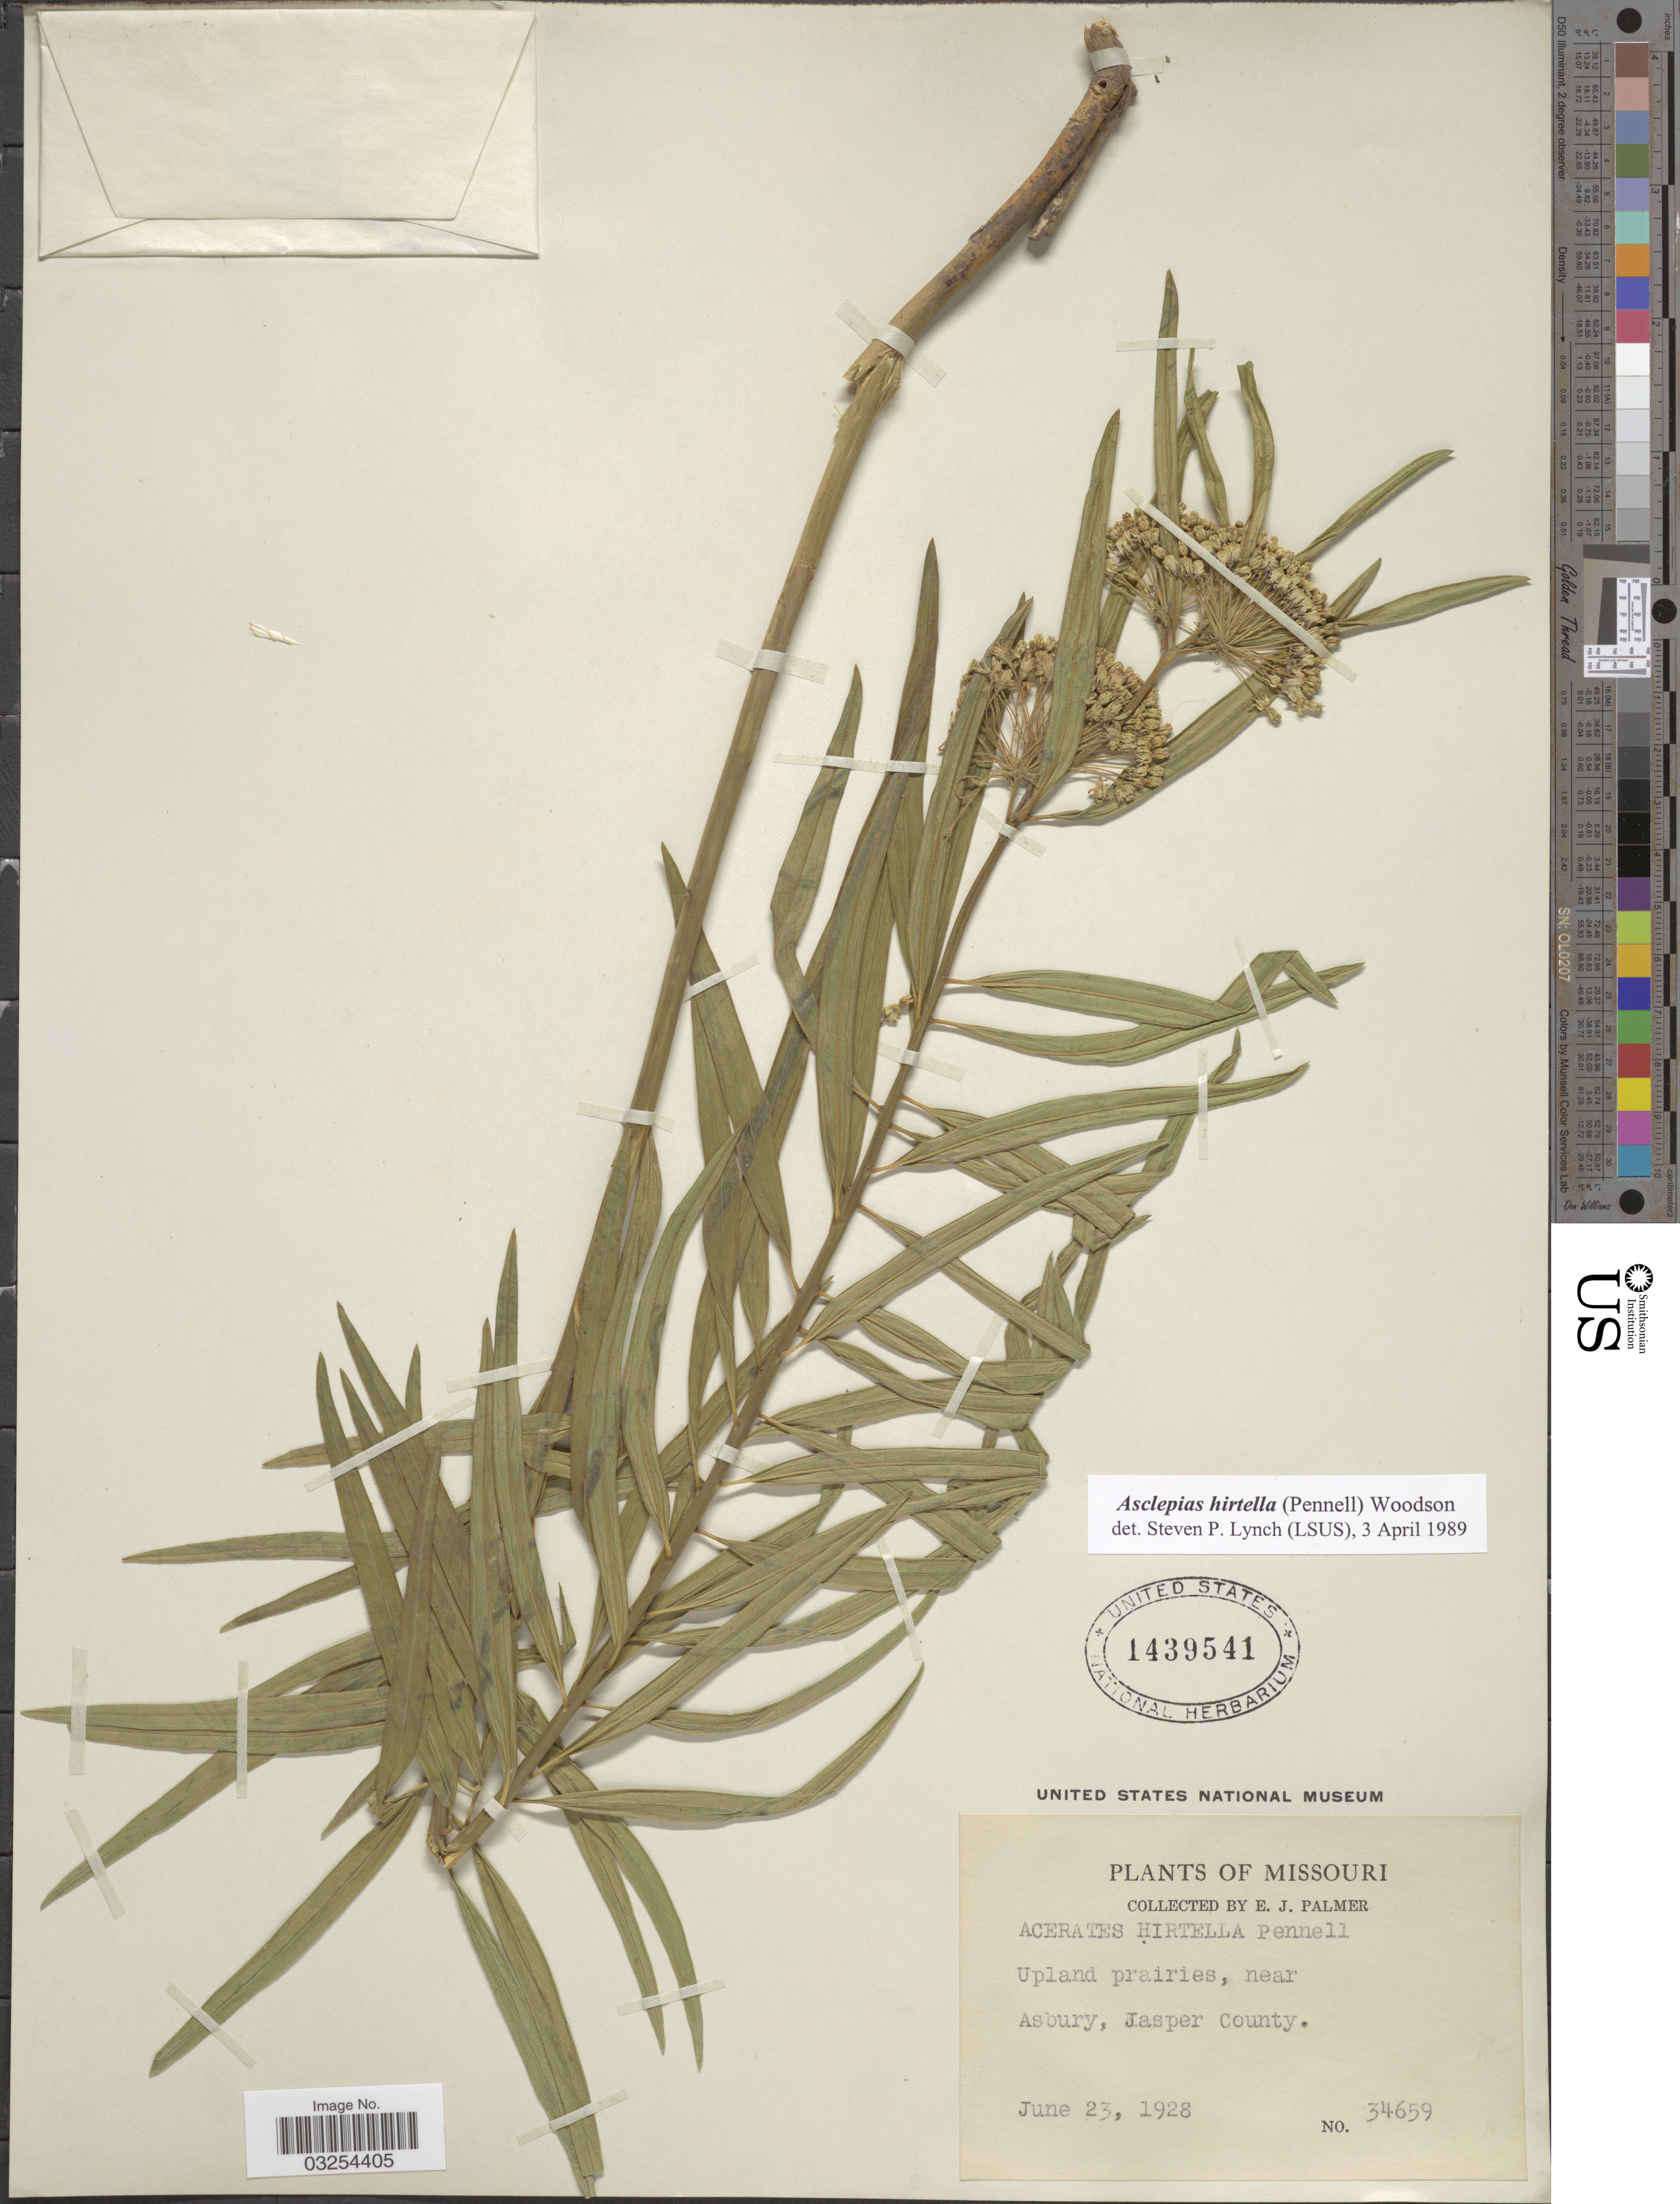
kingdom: Plantae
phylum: Tracheophyta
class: Magnoliopsida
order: Gentianales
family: Apocynaceae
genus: Asclepias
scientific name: Asclepias hirtella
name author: (Pennell) Woodson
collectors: E. J. Palmer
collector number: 34659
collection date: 1928-06-23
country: United States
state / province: Missouri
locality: Upland praisier, near Asbury, Jasper County.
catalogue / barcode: US 1439541